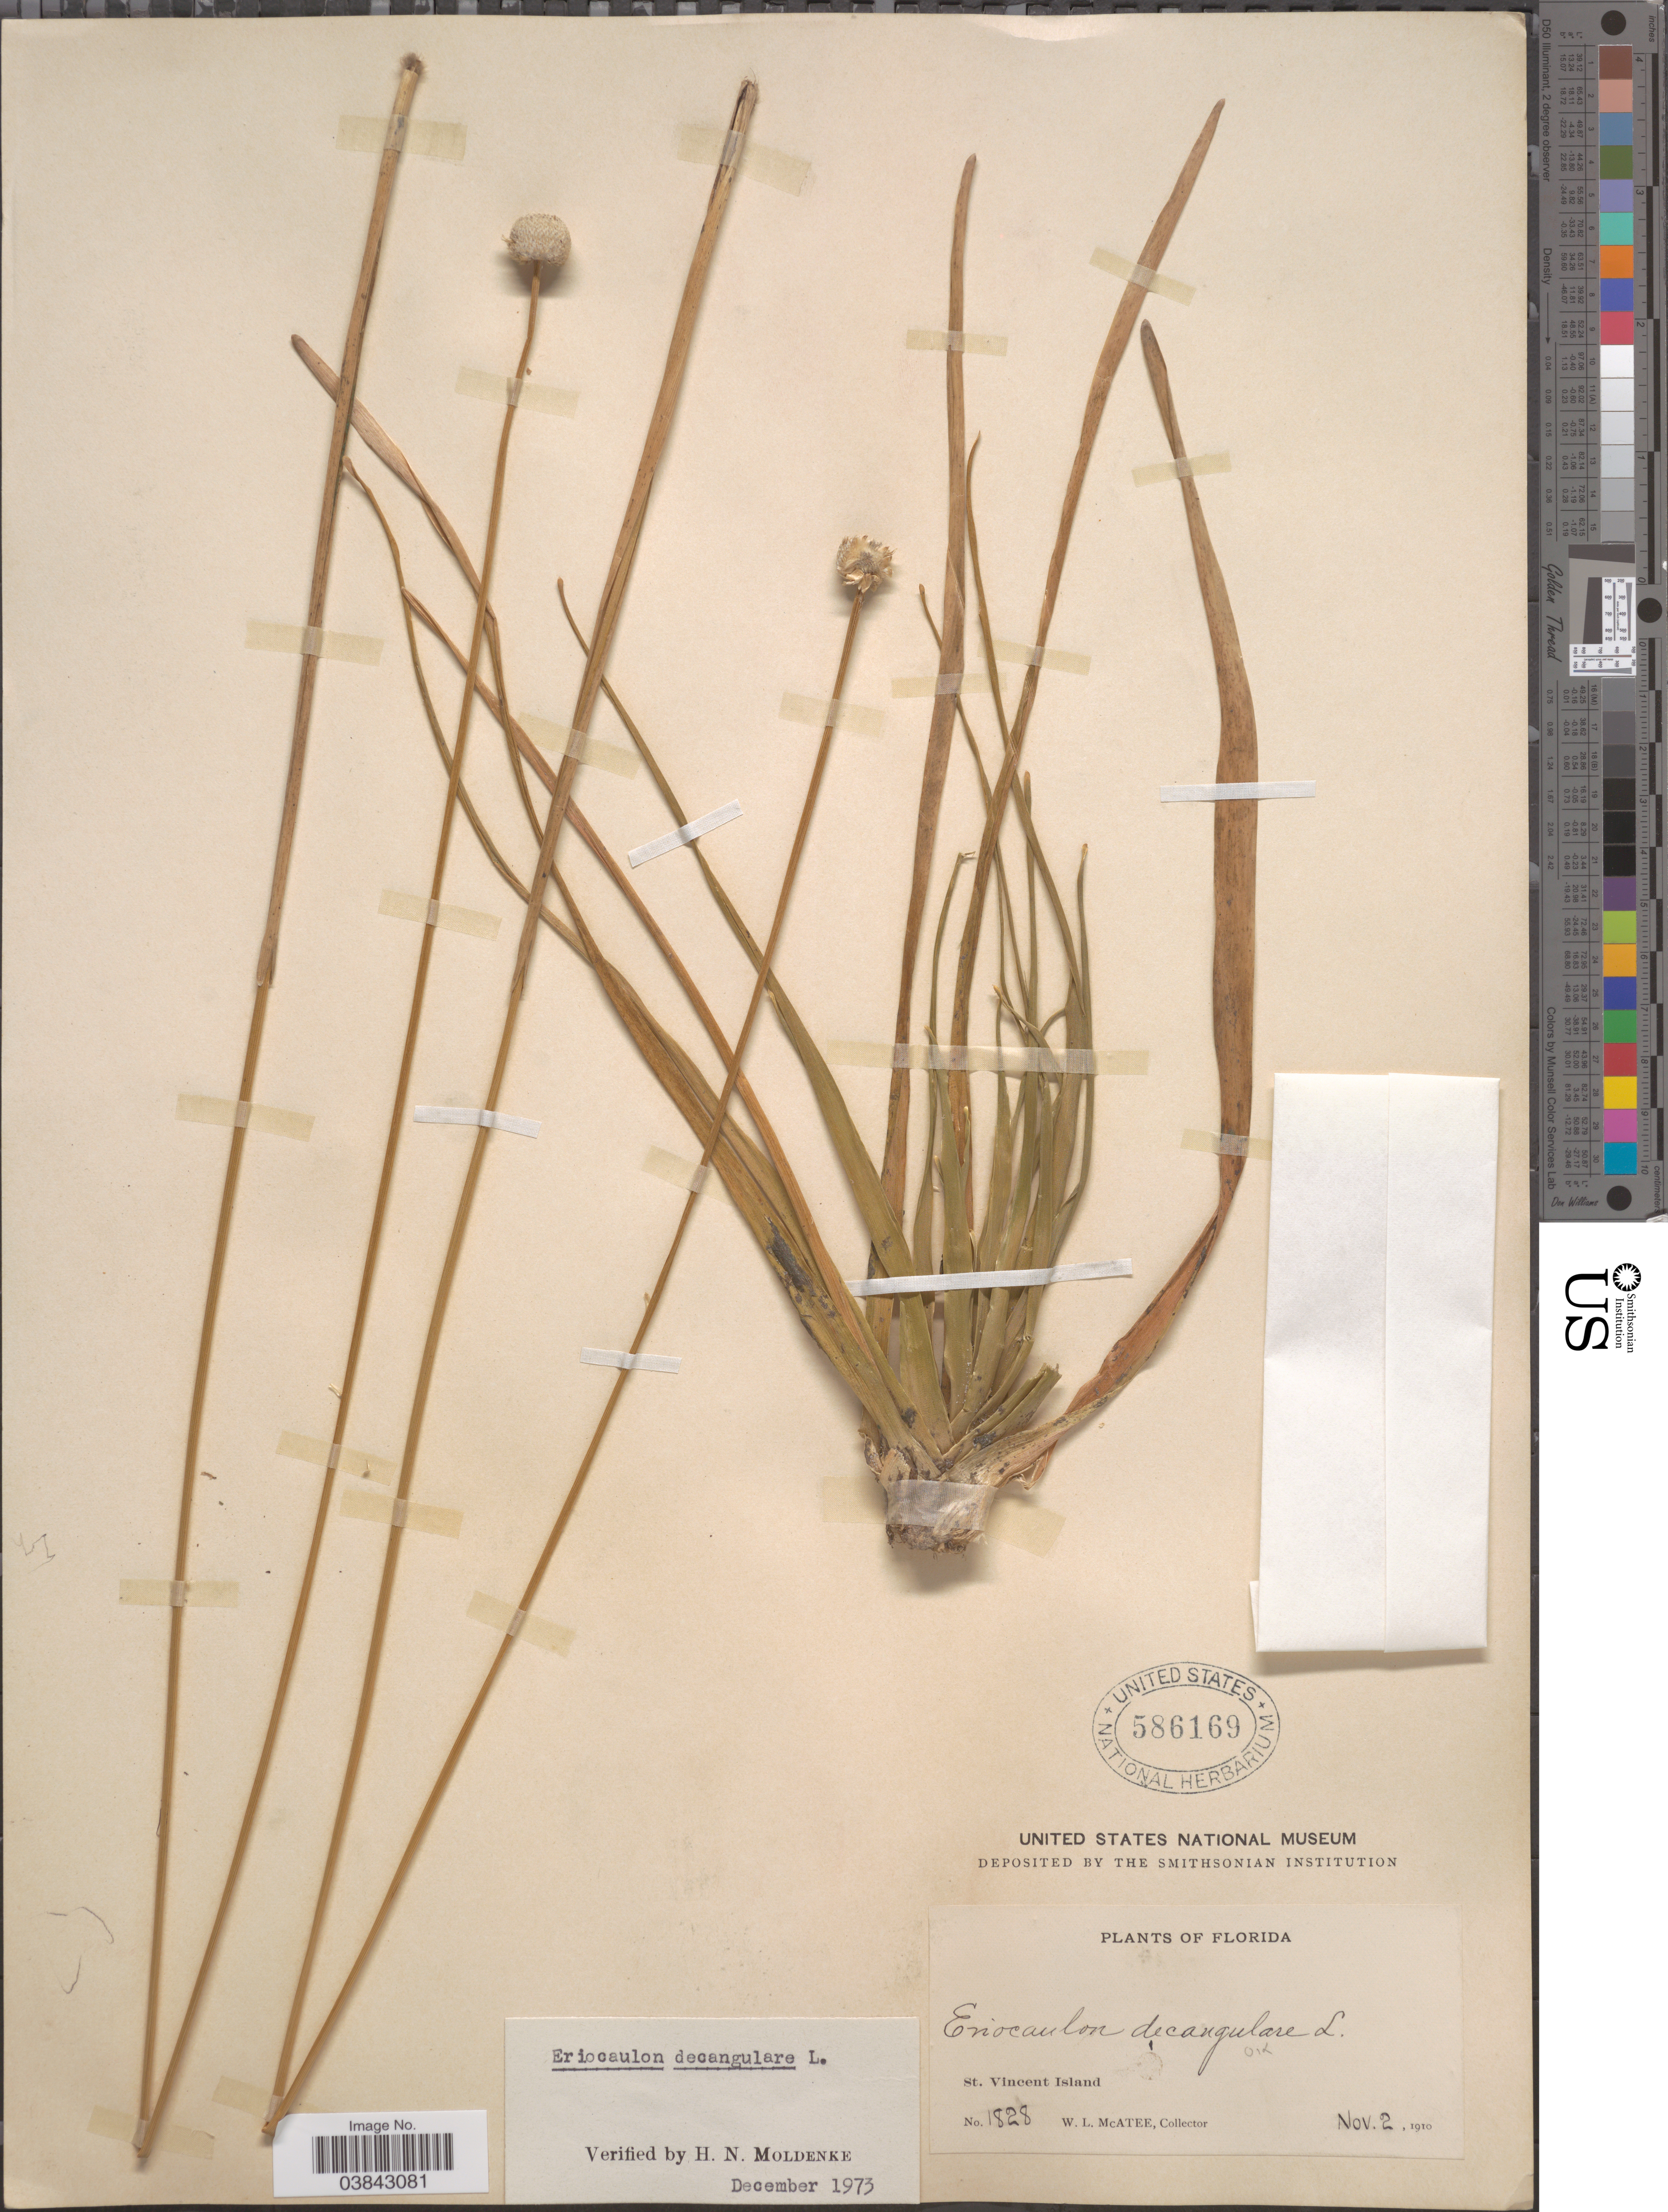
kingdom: Plantae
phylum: Tracheophyta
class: Liliopsida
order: Poales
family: Eriocaulaceae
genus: Eriocaulon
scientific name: Eriocaulon decangulare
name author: L.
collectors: W. McAtee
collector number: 1828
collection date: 1910-11-02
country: United States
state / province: Florida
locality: St. Vincent Island.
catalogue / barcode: US 586169